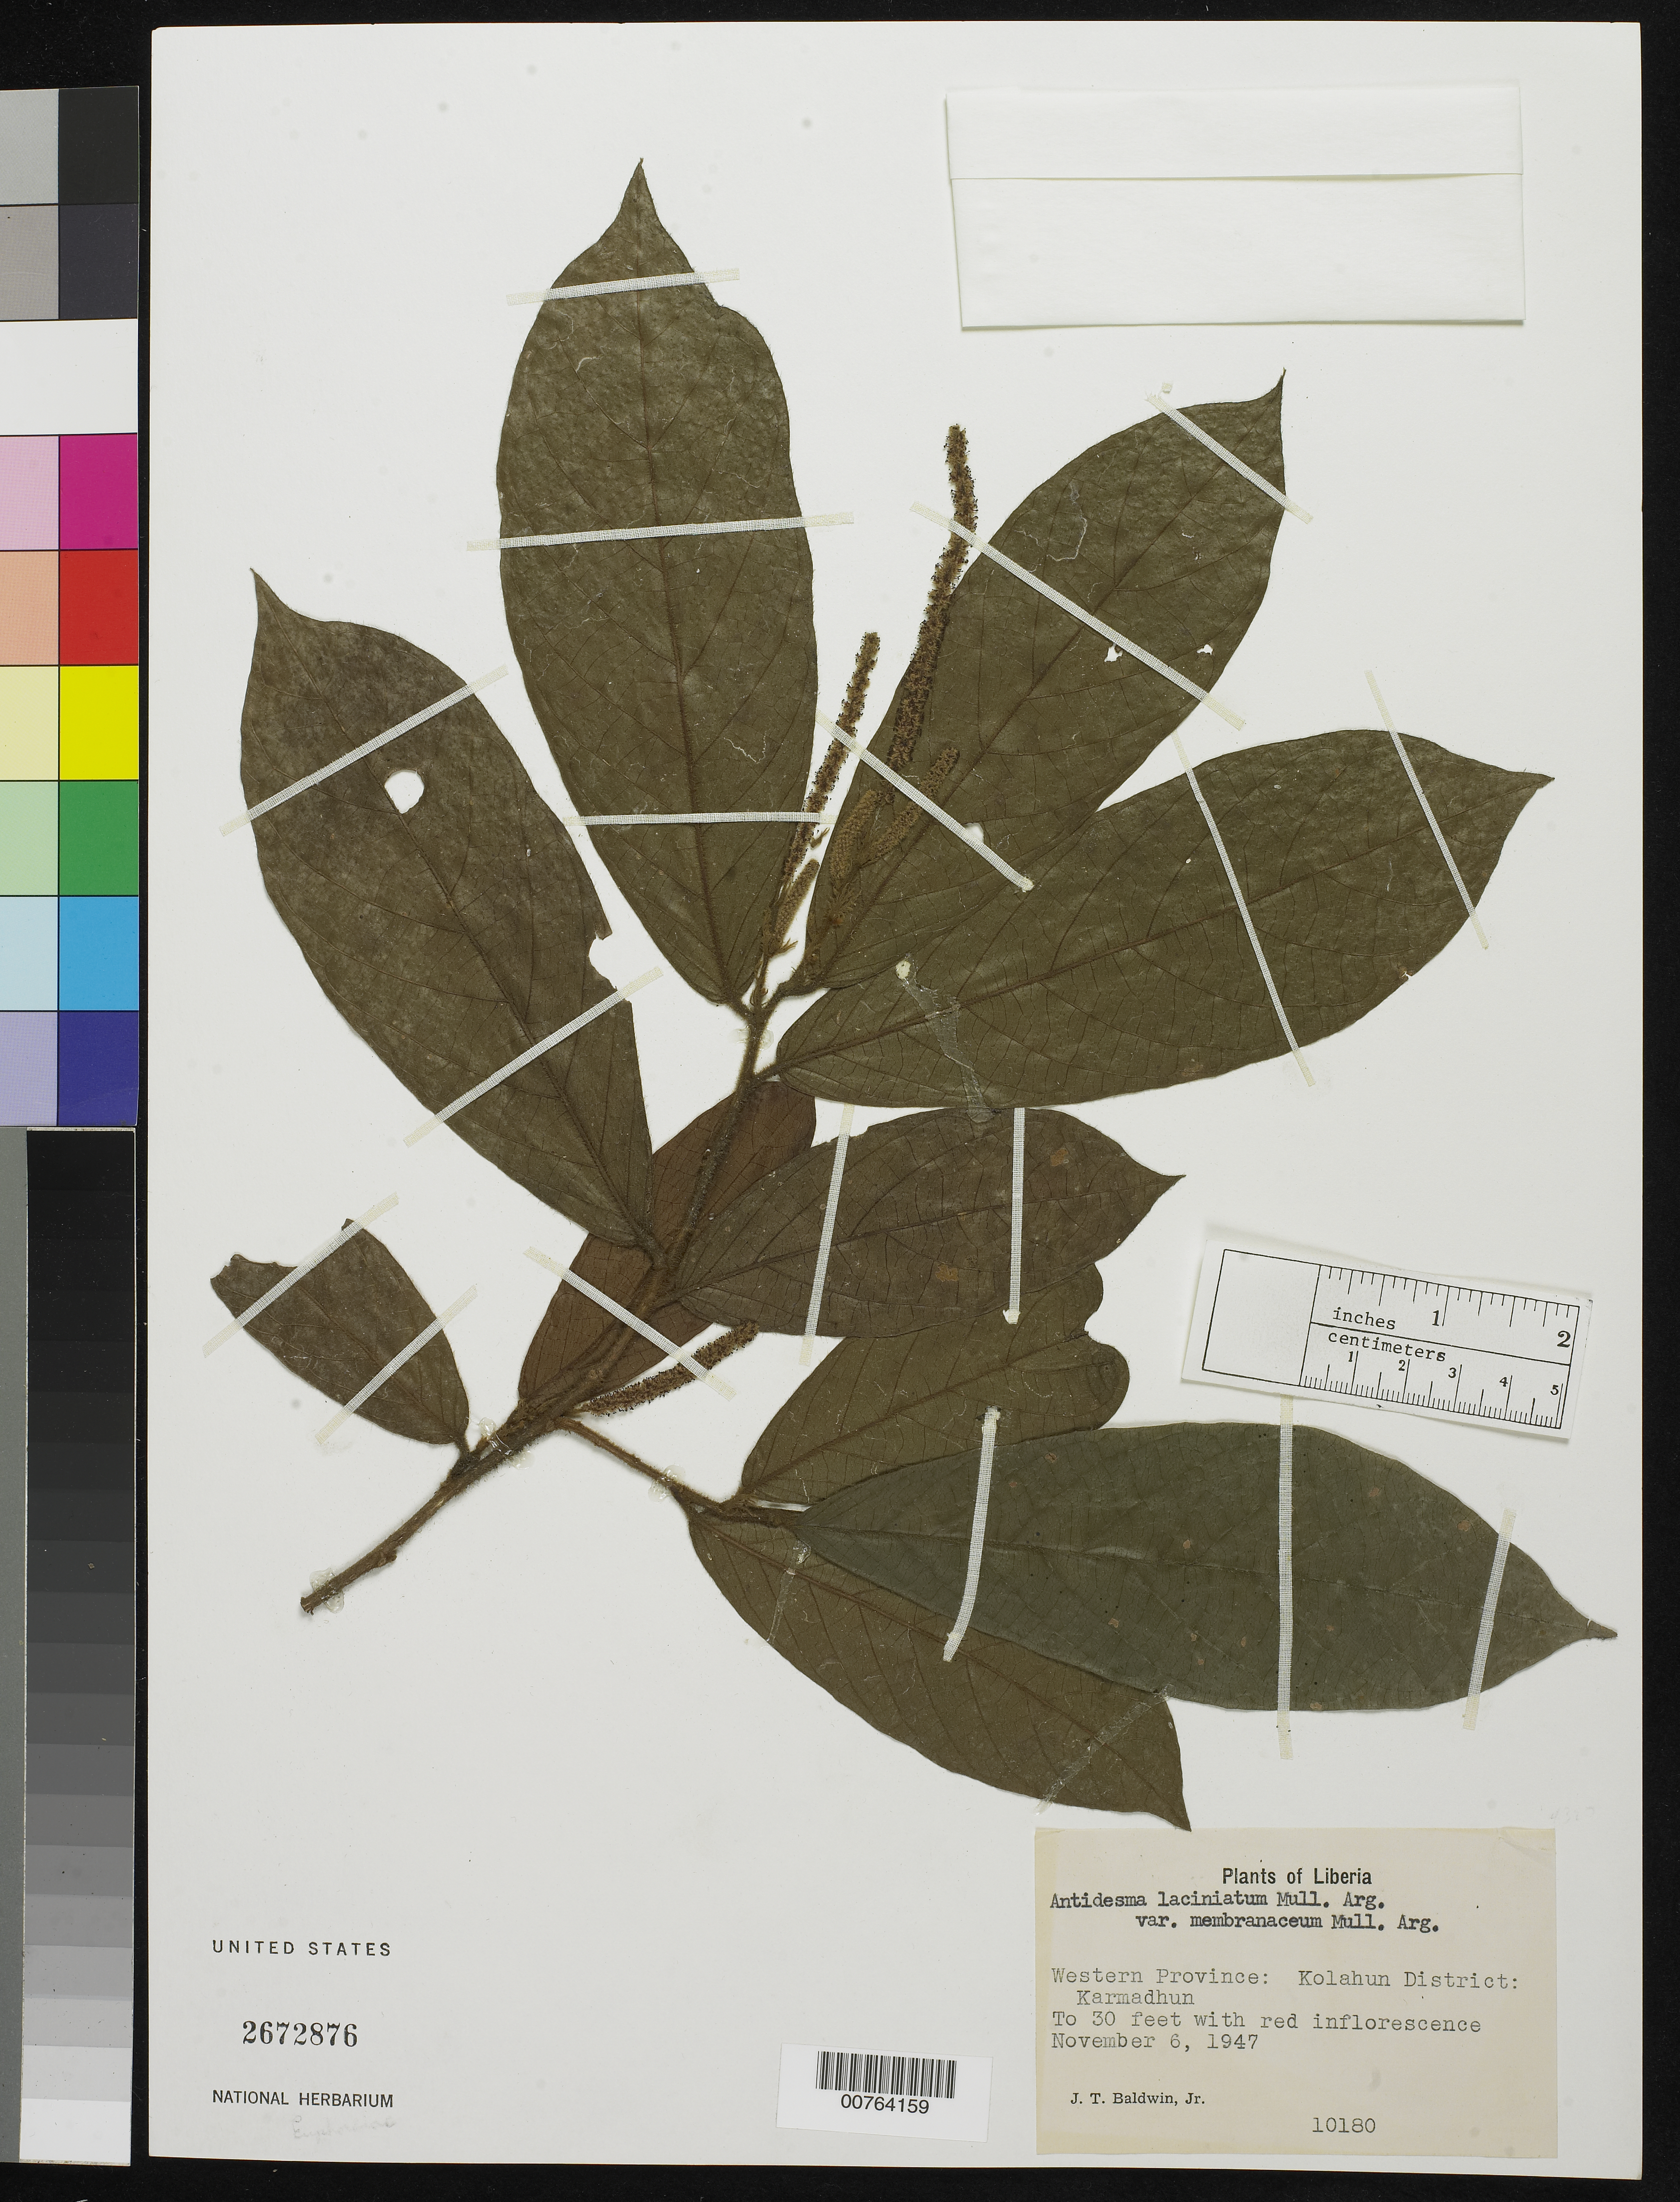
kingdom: Plantae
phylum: Tracheophyta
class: Magnoliopsida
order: Malpighiales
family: Phyllanthaceae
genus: Antidesma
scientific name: Antidesma laciniatum var. membranaceum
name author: Müll. Arg.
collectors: J. T. Baldwin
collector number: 10180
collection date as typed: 6 Nov 1947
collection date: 1947-11-06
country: Liberia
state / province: Lofa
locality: Western Province: Kolahun District, Karmadhun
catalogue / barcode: US 2672876